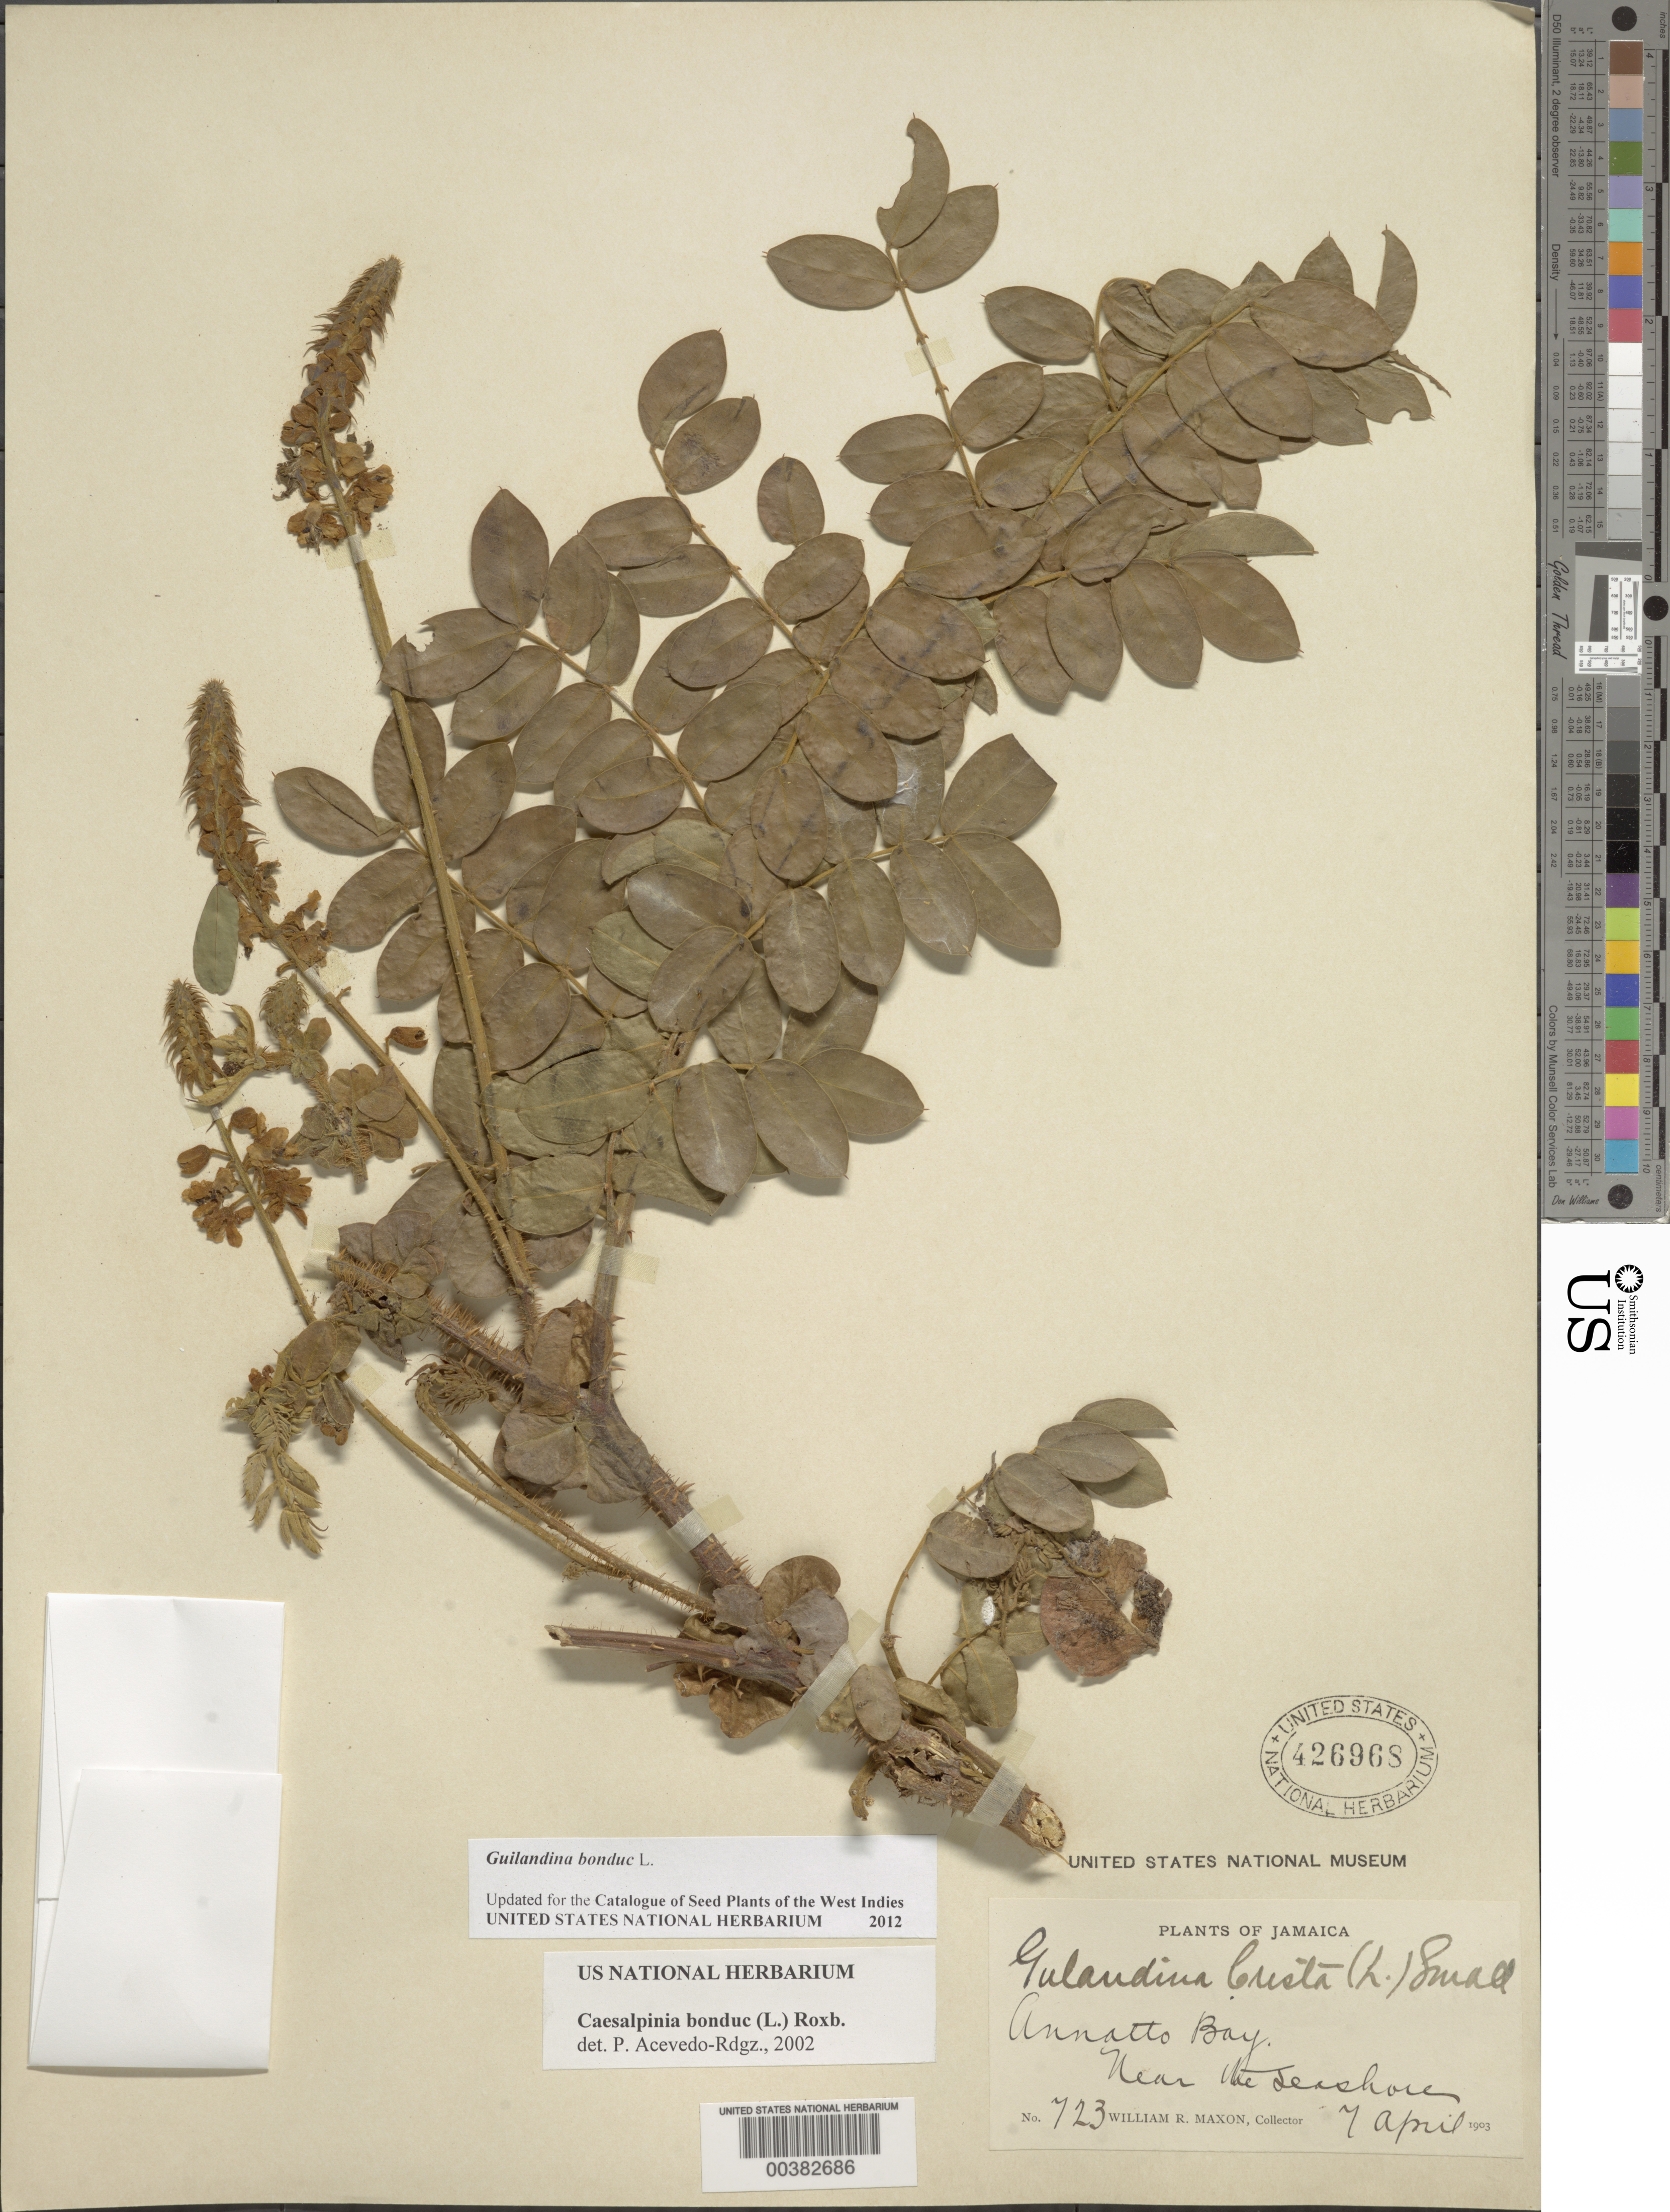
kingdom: Plantae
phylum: Tracheophyta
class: Magnoliopsida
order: Fabales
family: Fabaceae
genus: Guilandina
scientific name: Guilandina bonduc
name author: L.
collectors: W. R. Maxon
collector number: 723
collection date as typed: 07 Apr 1903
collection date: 1903-04-07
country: Jamaica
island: Greater Antilles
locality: Annatto bay, near the sea shore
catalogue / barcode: US 426968